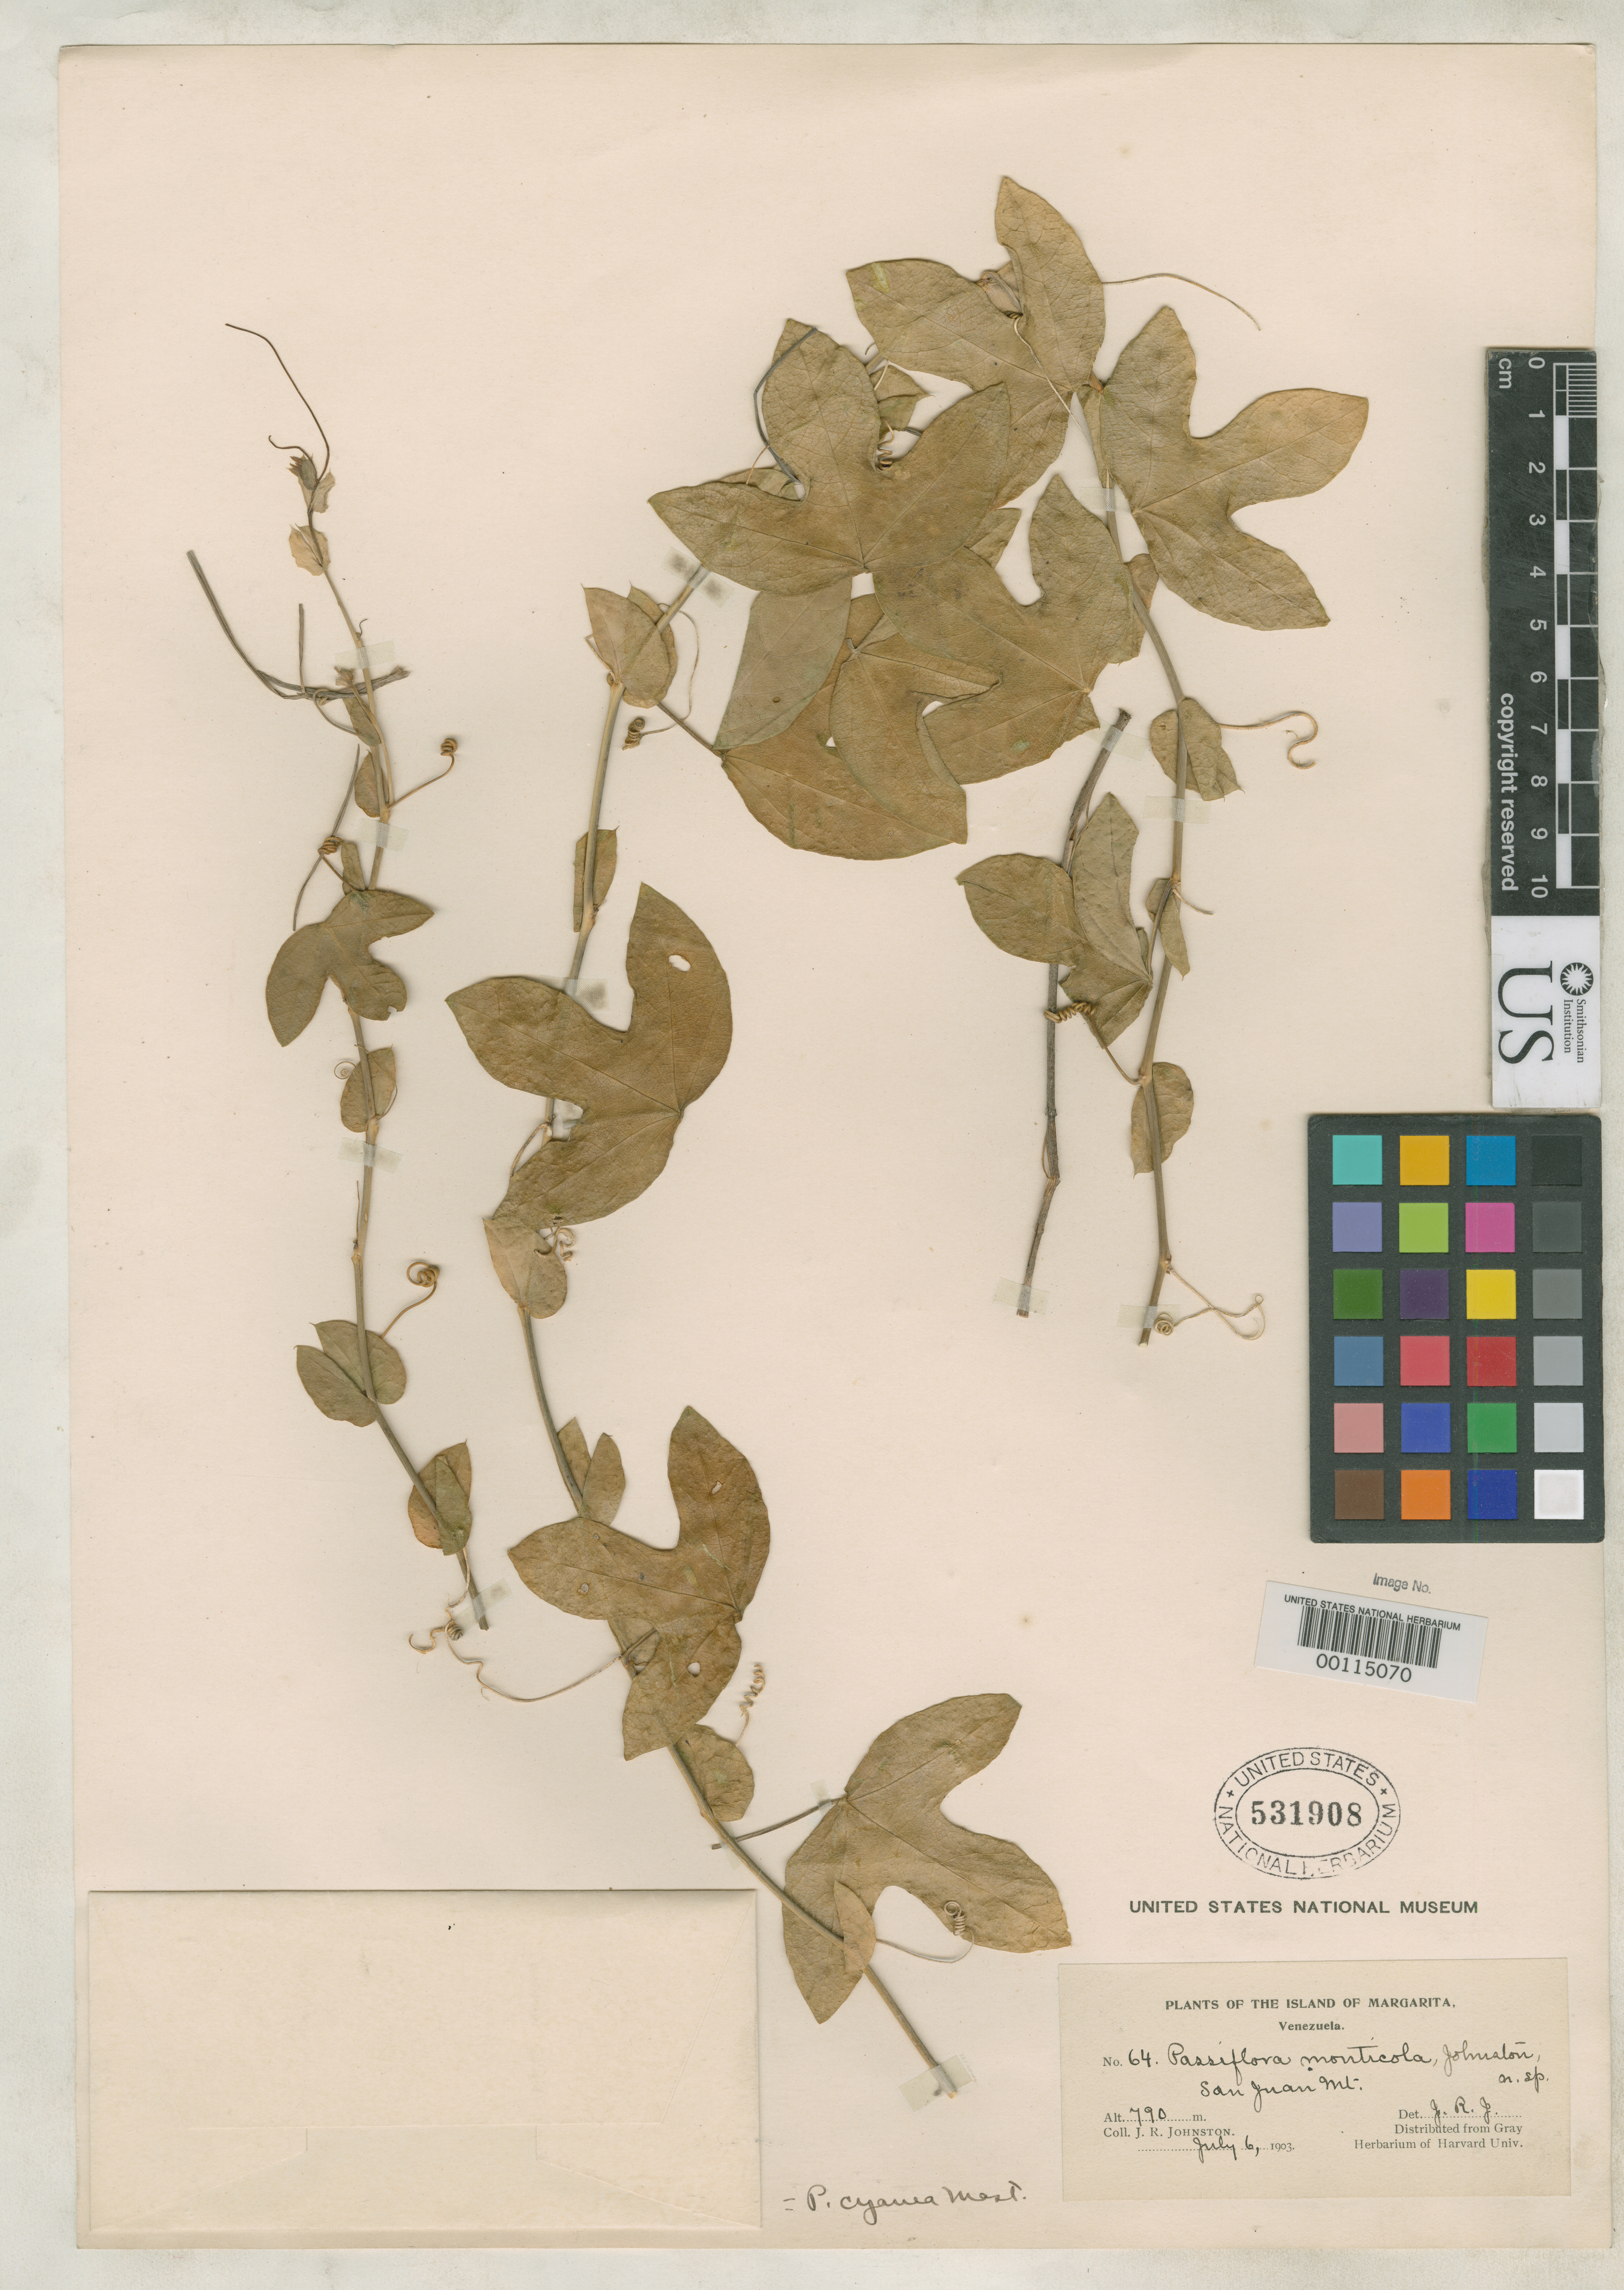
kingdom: Plantae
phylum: Tracheophyta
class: Magnoliopsida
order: Malpighiales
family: Passifloraceae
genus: Passiflora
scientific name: Passiflora monticola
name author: J.R. Johnst.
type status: Isotype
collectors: J. Johnston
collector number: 64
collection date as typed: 11 Jul 1903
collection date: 1903-07-11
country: Venezuela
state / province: Nueva Esparta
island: Margarita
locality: Margarita Island, San Juan Mt.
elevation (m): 700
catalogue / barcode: US 531908